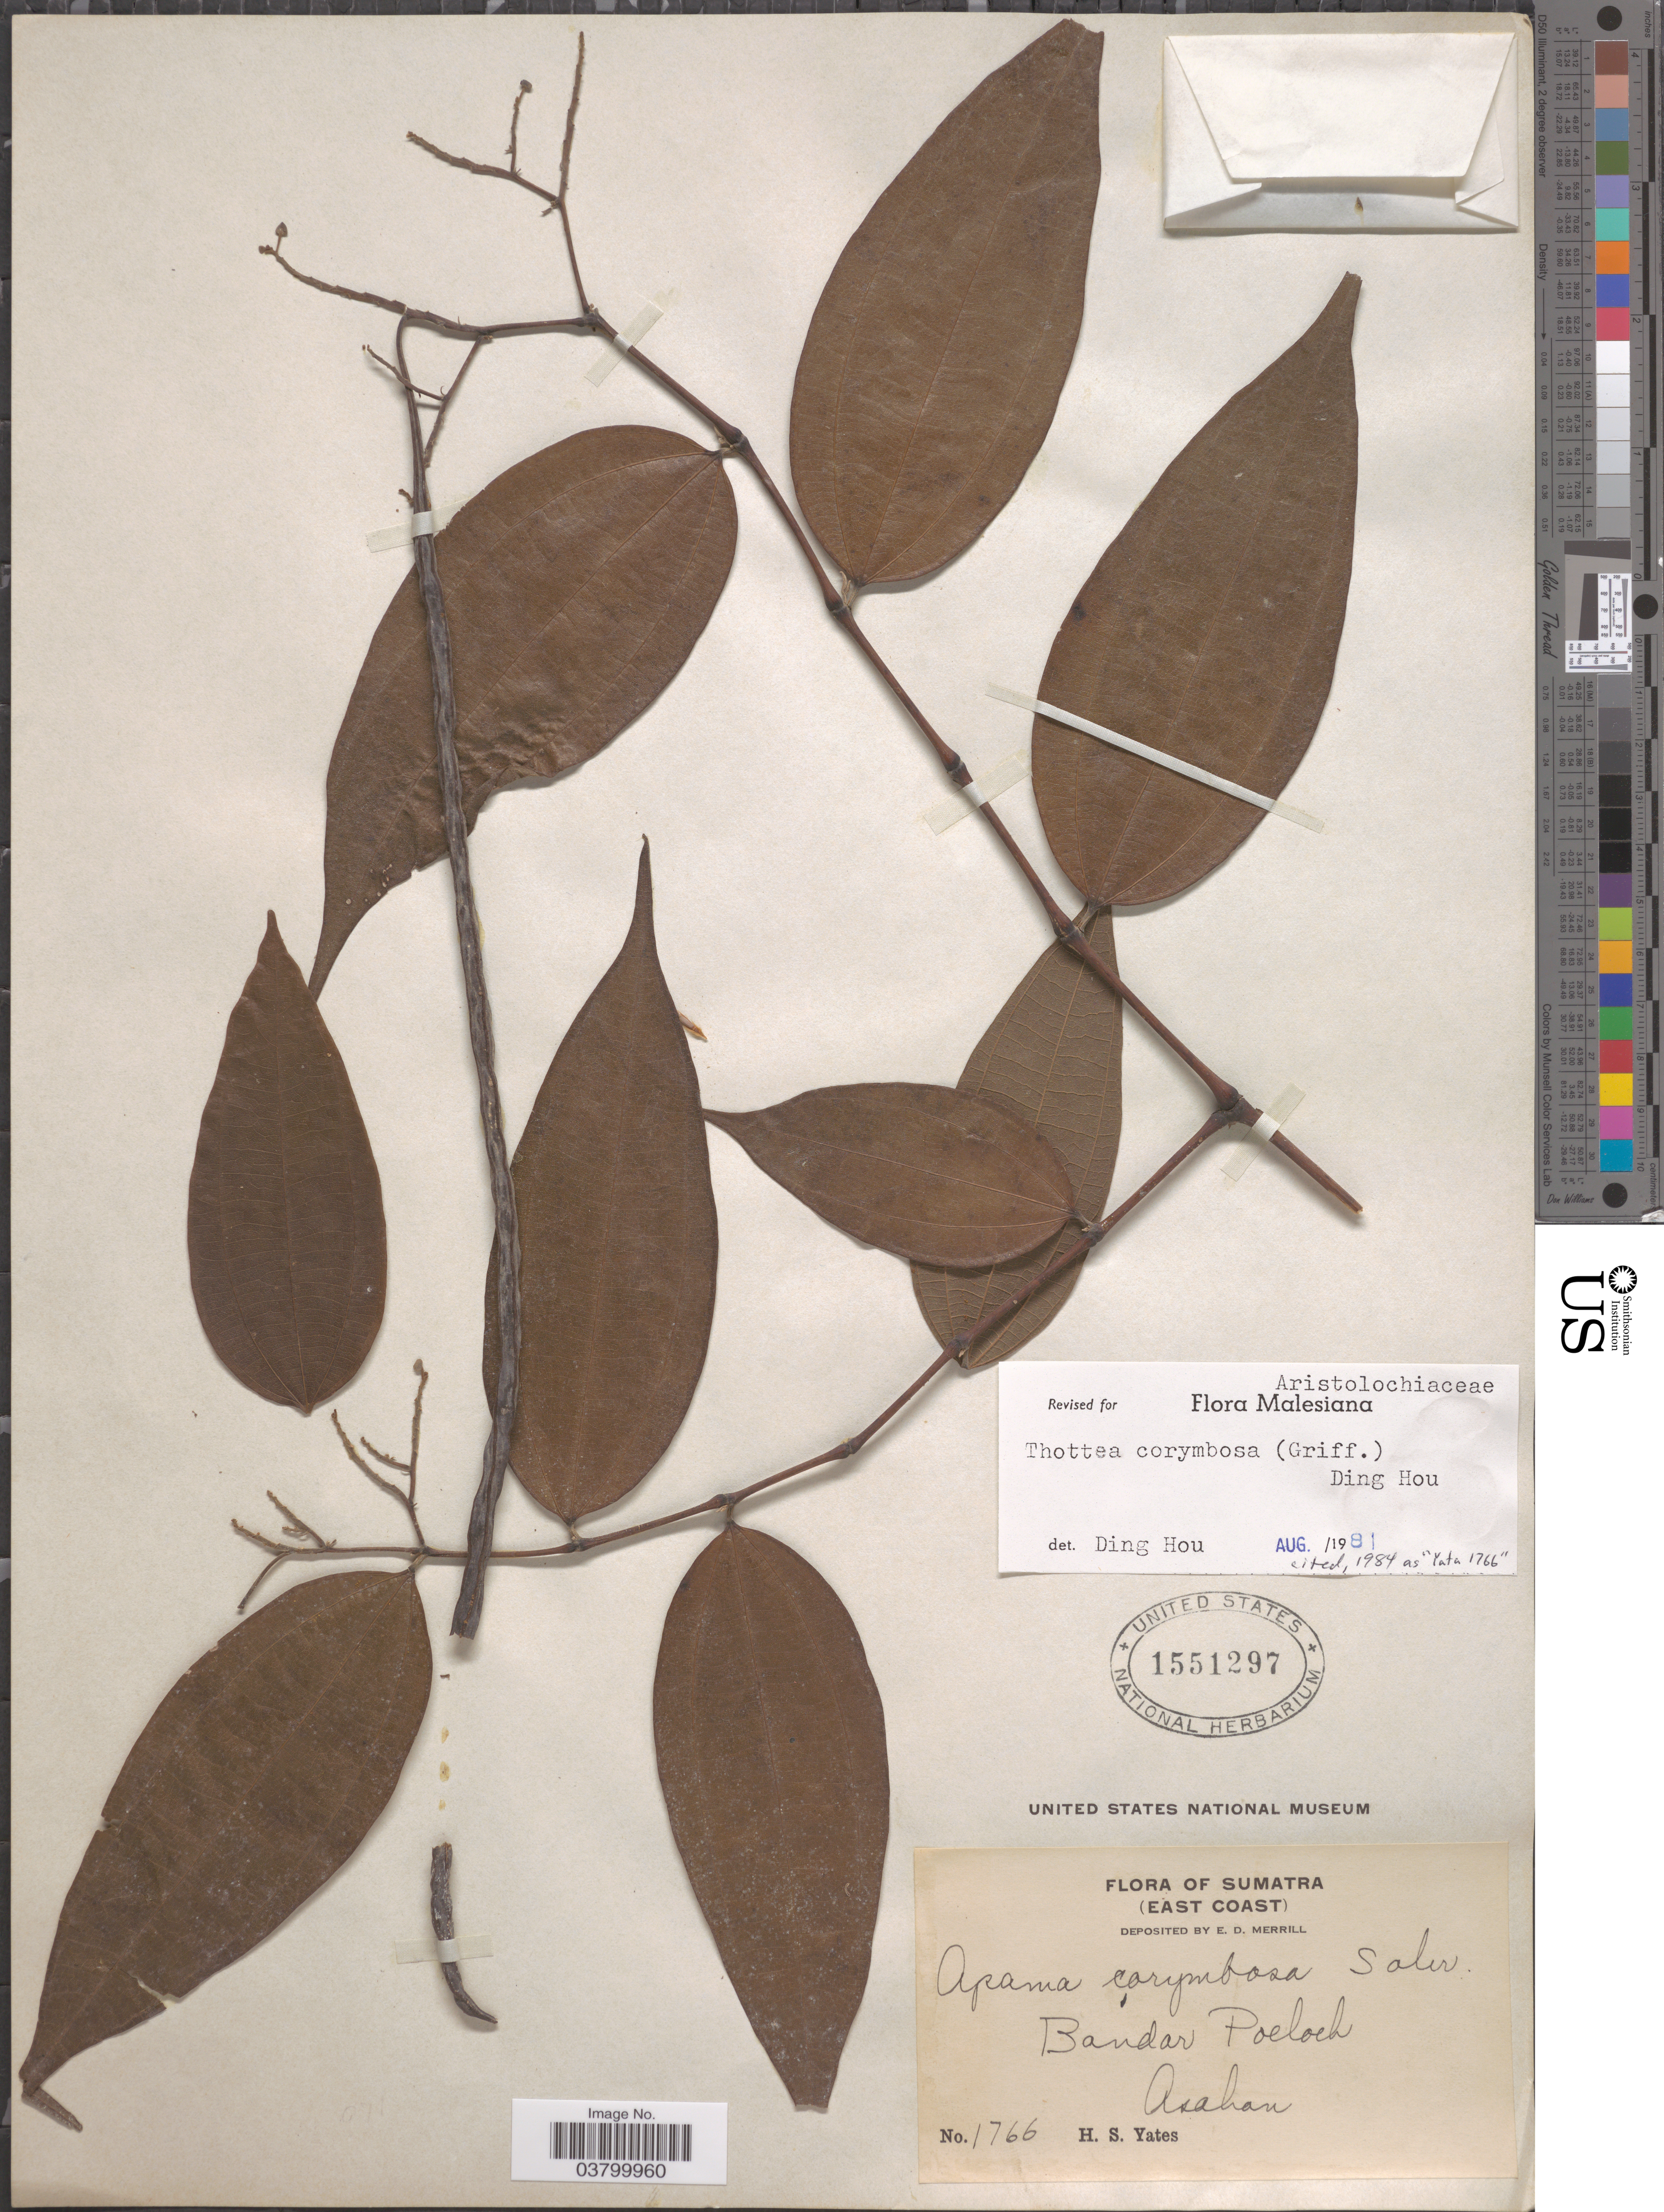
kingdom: Plantae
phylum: Tracheophyta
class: Magnoliopsida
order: Piperales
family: Aristolochiaceae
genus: Thottea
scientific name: Thottea corymbosa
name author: (Griff.) Ding Hou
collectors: H. S. Yates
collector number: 1766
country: Indonesia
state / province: Sumatra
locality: East Coast. Bandar Poeloeh. Asahan.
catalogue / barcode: US 1551297